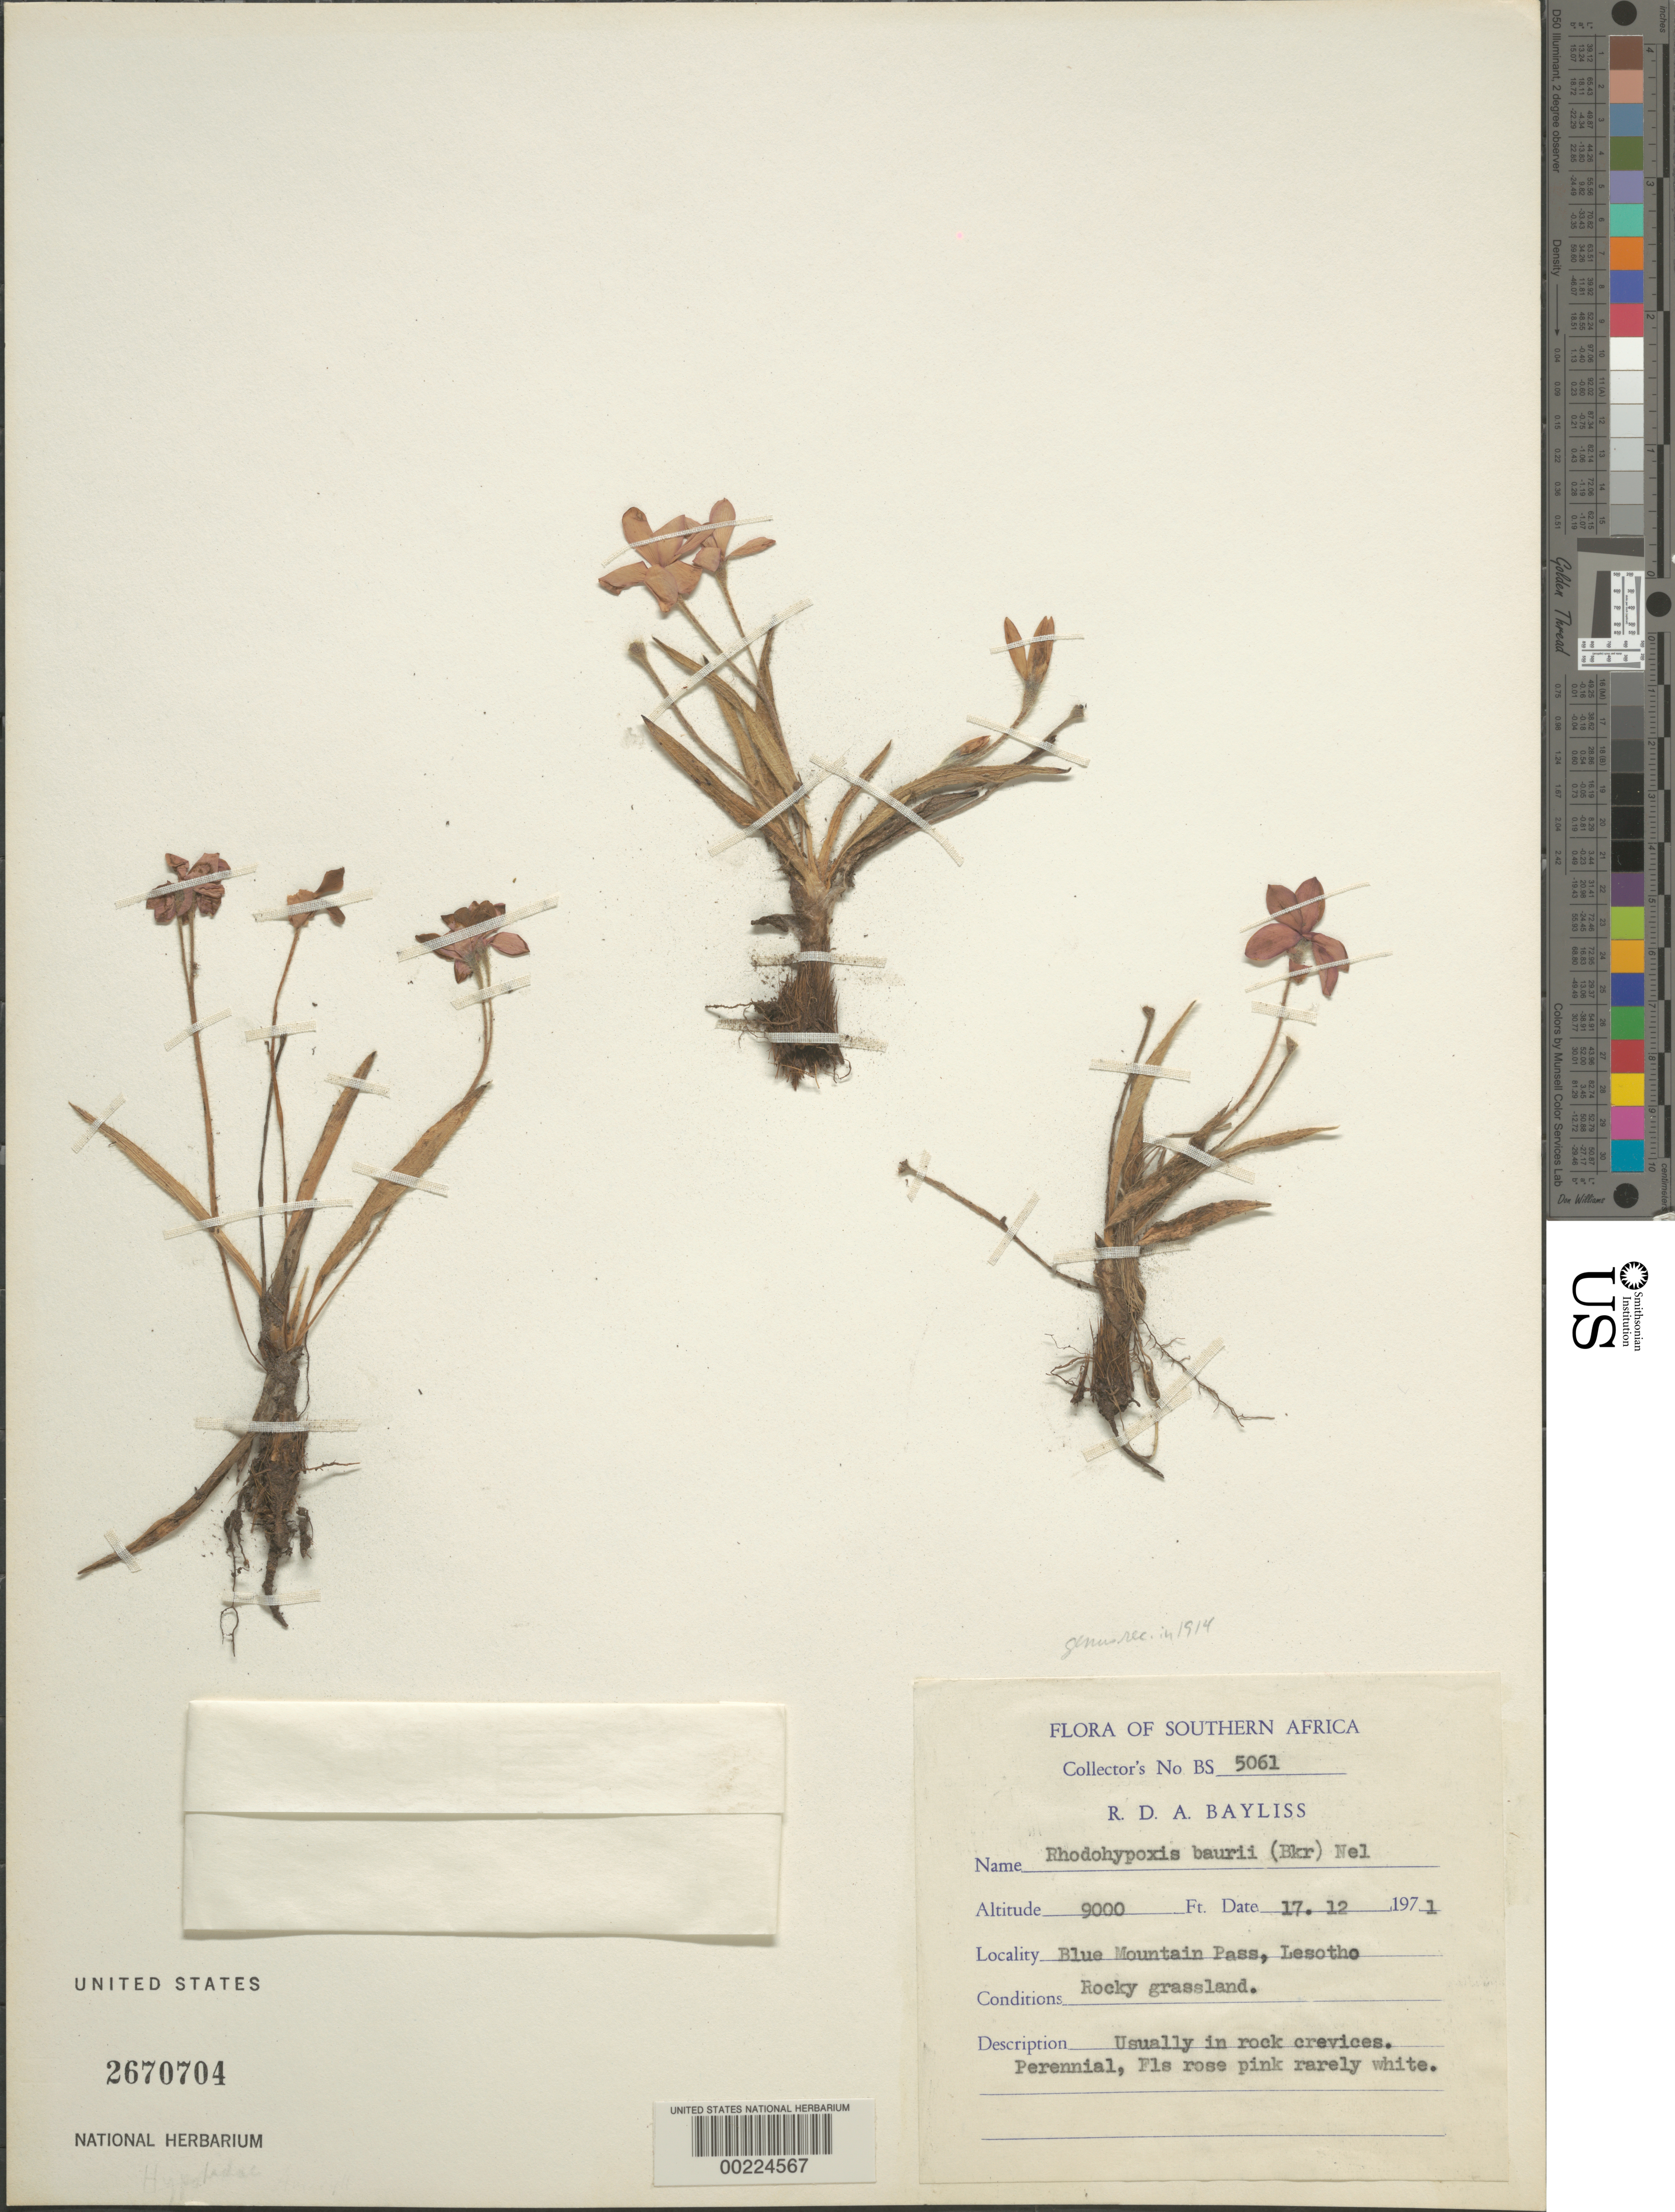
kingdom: Plantae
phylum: Tracheophyta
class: Liliopsida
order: Asparagales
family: Hypoxidaceae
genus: Hypoxis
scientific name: Hypoxis baurii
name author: Baker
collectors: R. D. Bayliss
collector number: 5061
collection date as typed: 17 Dec 1971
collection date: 1971-12-17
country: Lesotho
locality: Blue mountain pass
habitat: Rocky grassland; usually in rock crevices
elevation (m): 2743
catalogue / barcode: US 2670704